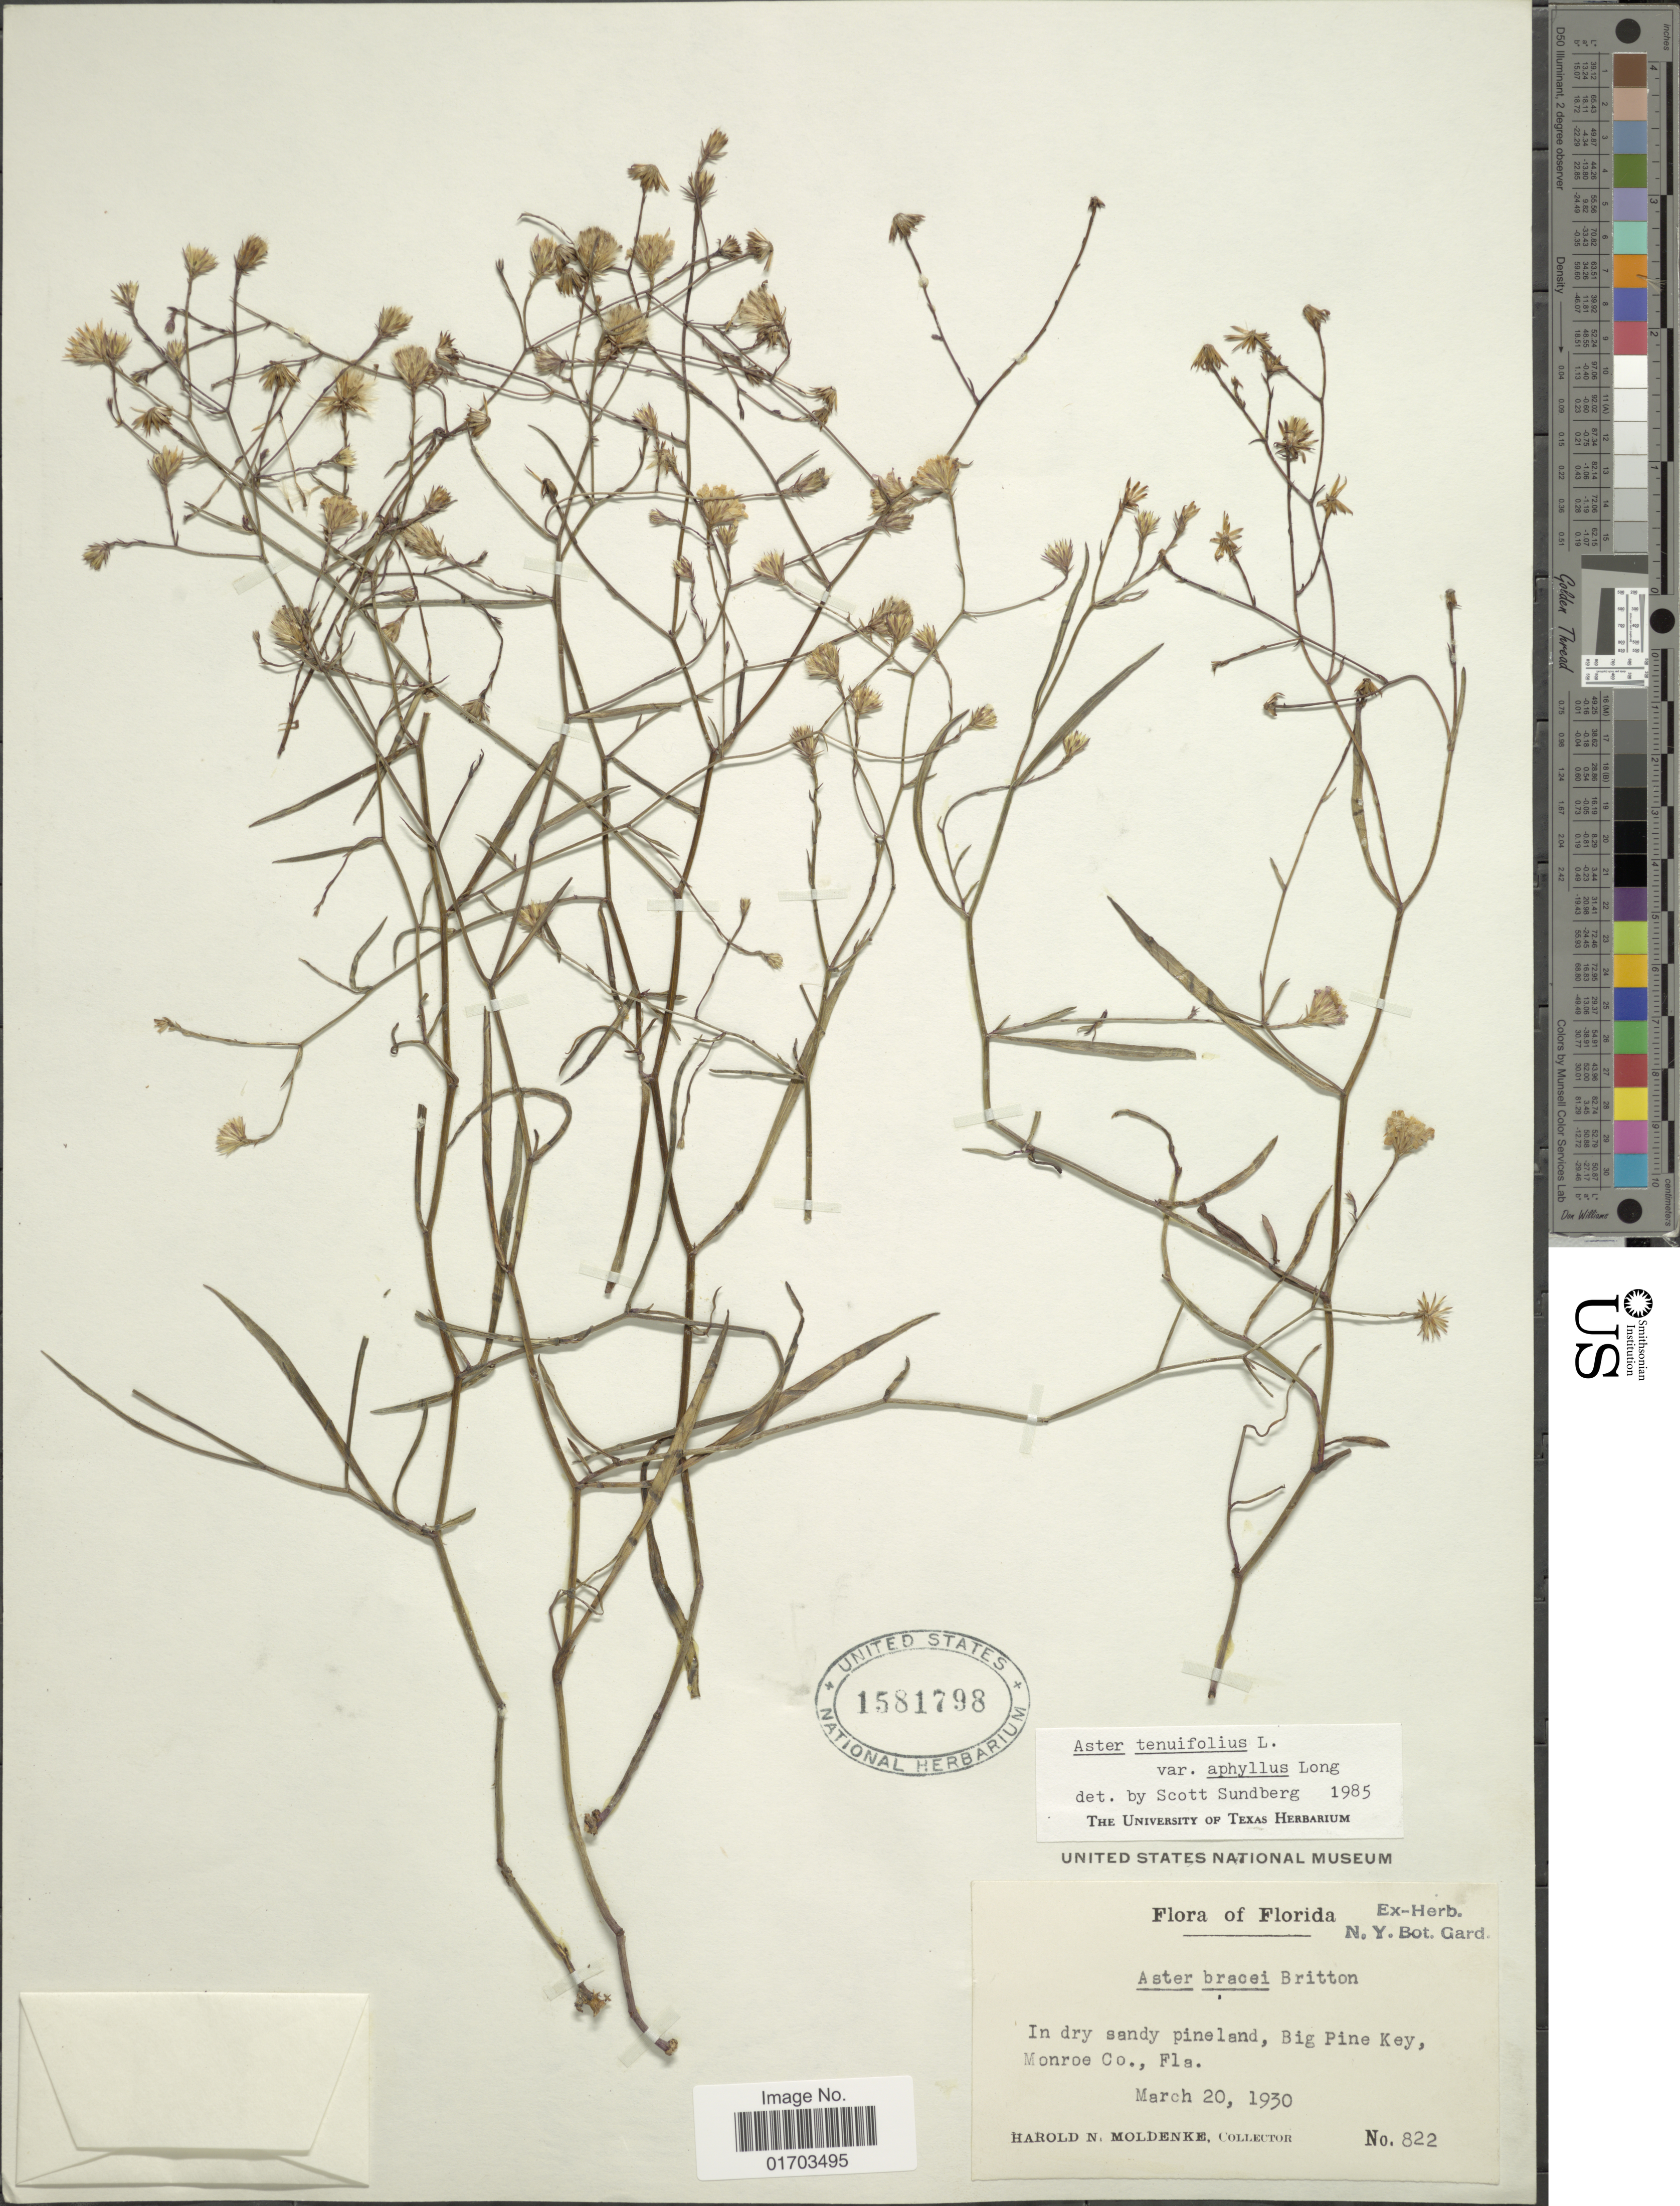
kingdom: Plantae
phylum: Tracheophyta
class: Magnoliopsida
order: Asterales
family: Asteraceae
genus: Symphyotrichum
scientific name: Symphyotrichum tenuifolium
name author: (L.) G.L. Nesom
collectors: H. N. Moldenke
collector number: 822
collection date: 1930-03-20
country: United States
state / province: Florida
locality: In dry sandy pineland, Big Pine Key, Monroe Co.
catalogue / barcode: US 1581798